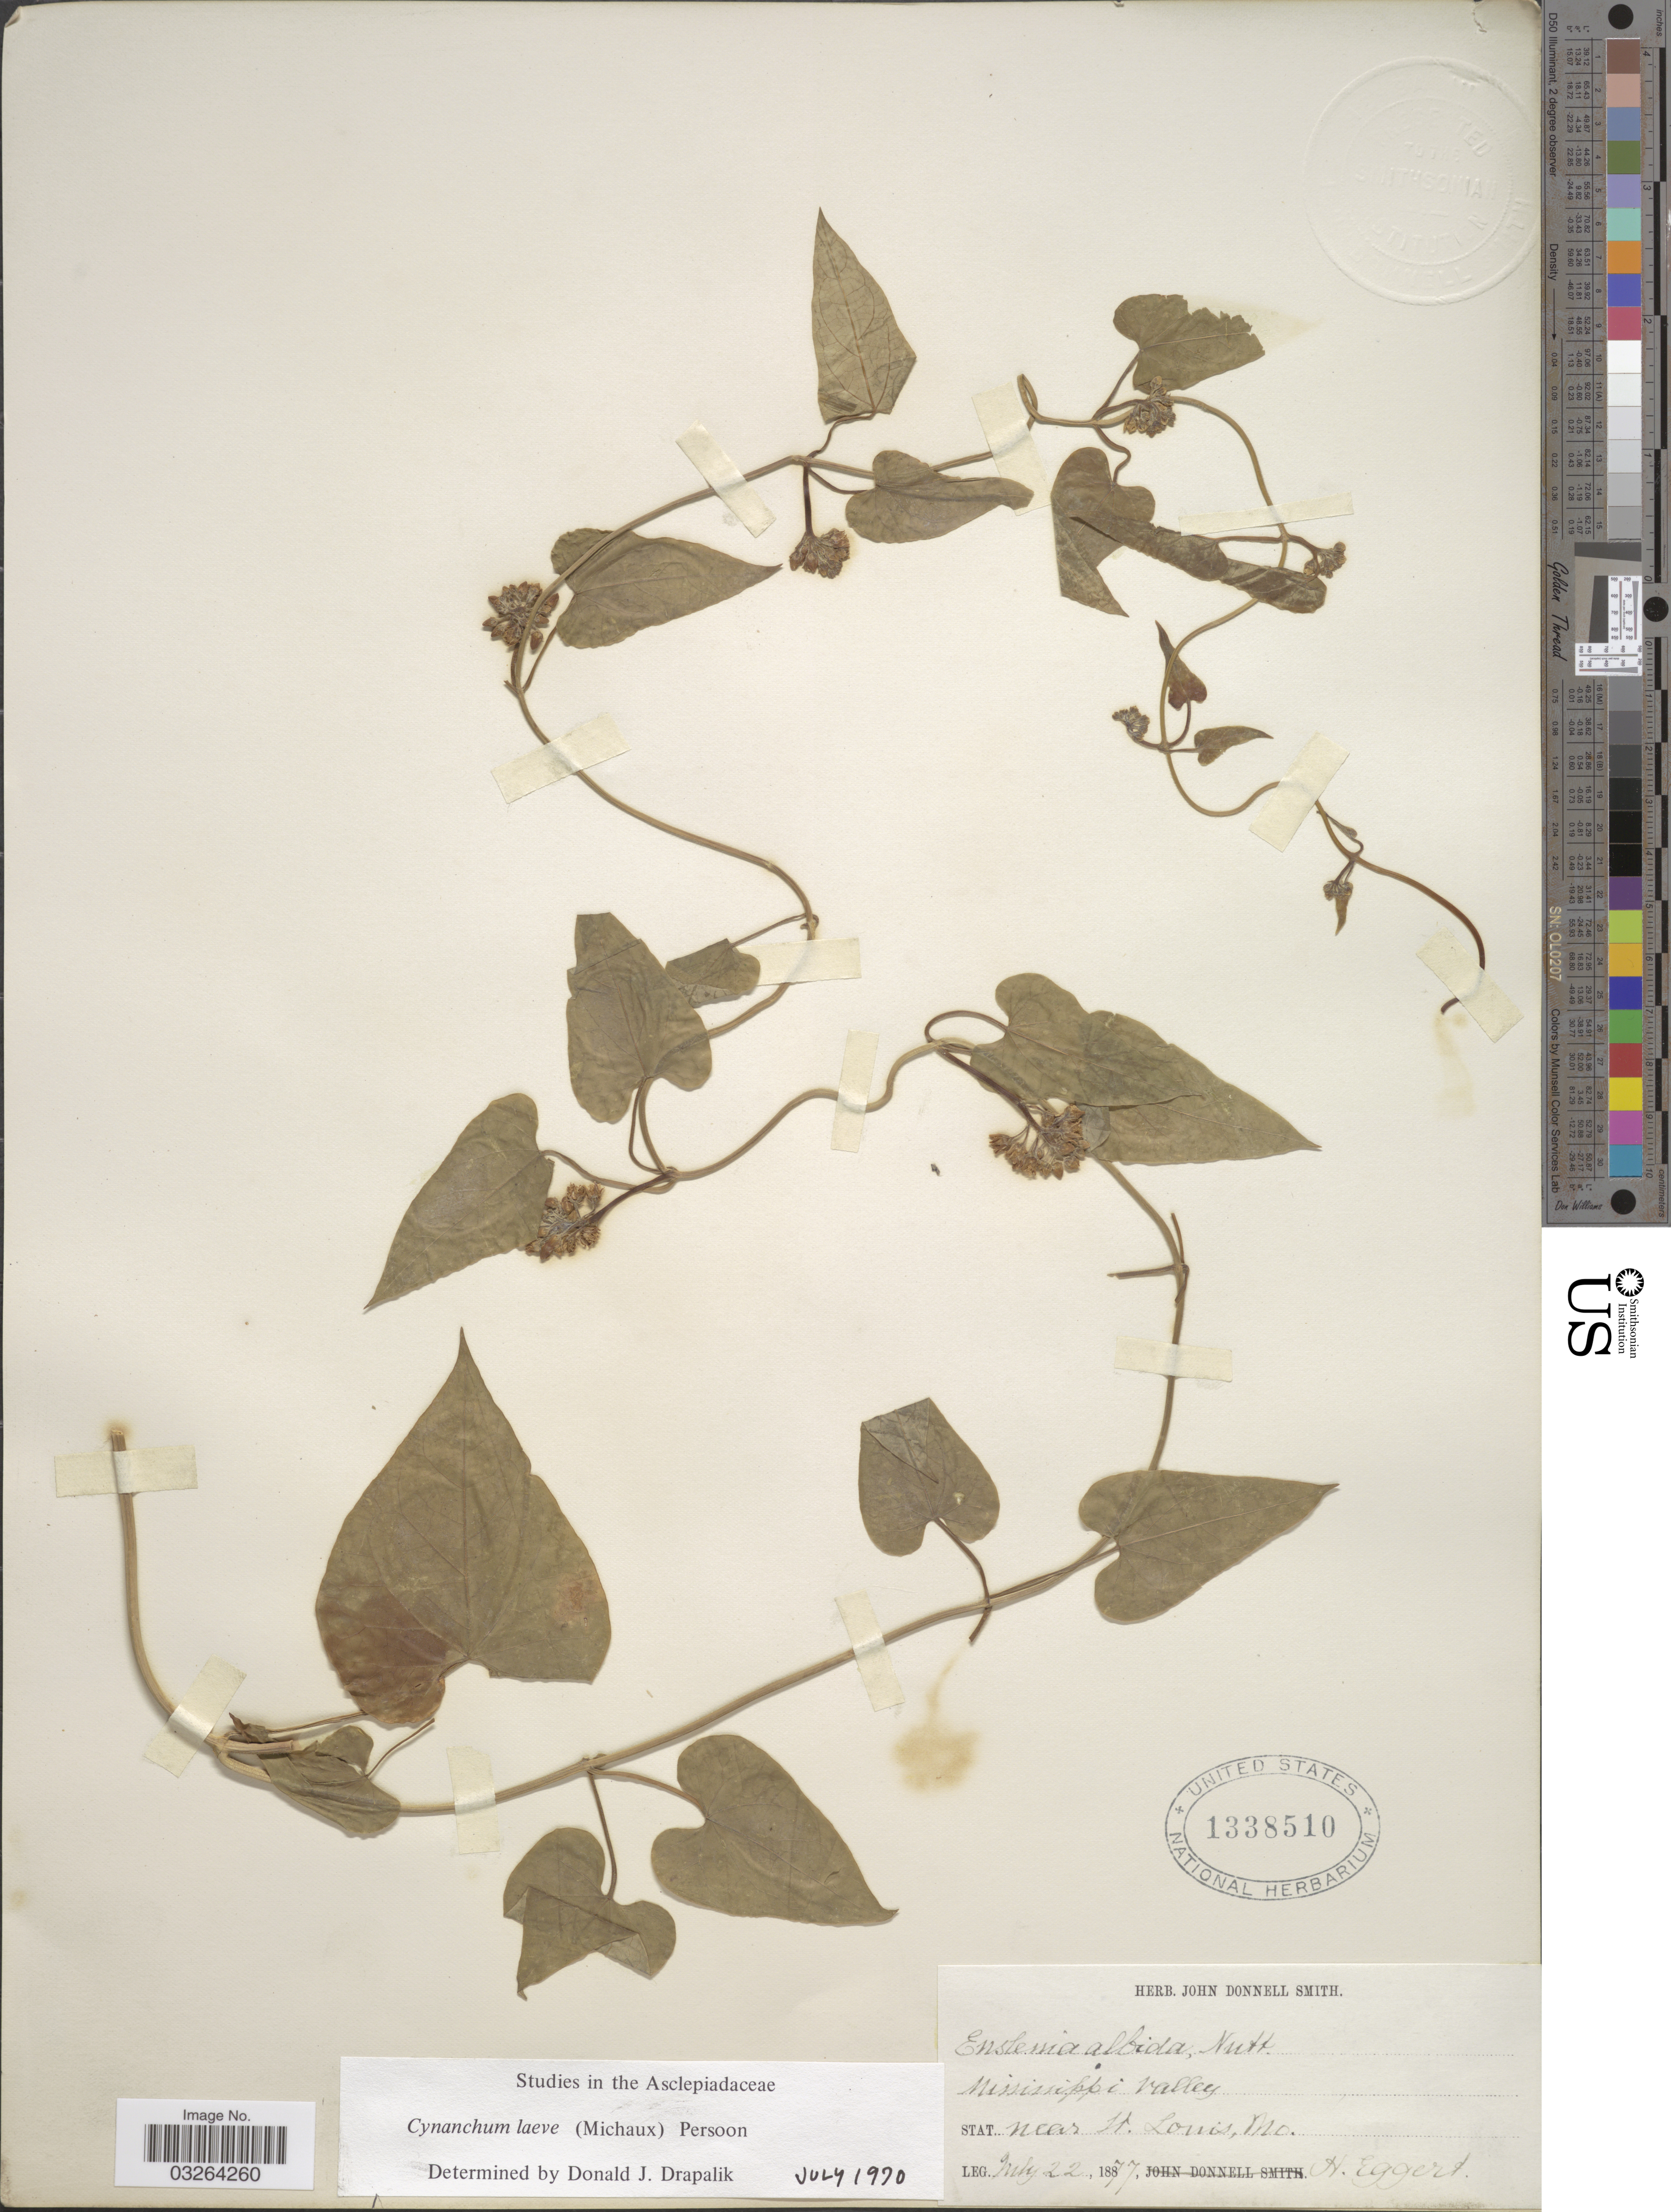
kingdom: Plantae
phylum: Tracheophyta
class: Magnoliopsida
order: Gentianales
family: Apocynaceae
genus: Cynanchum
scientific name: Cynanchum laeve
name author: (Michx.) Pers.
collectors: H. Eggert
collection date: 1877-05-22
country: United States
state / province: Missouri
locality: Mississippi valley. Near St. Louis, Mo.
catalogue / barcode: US 1338510